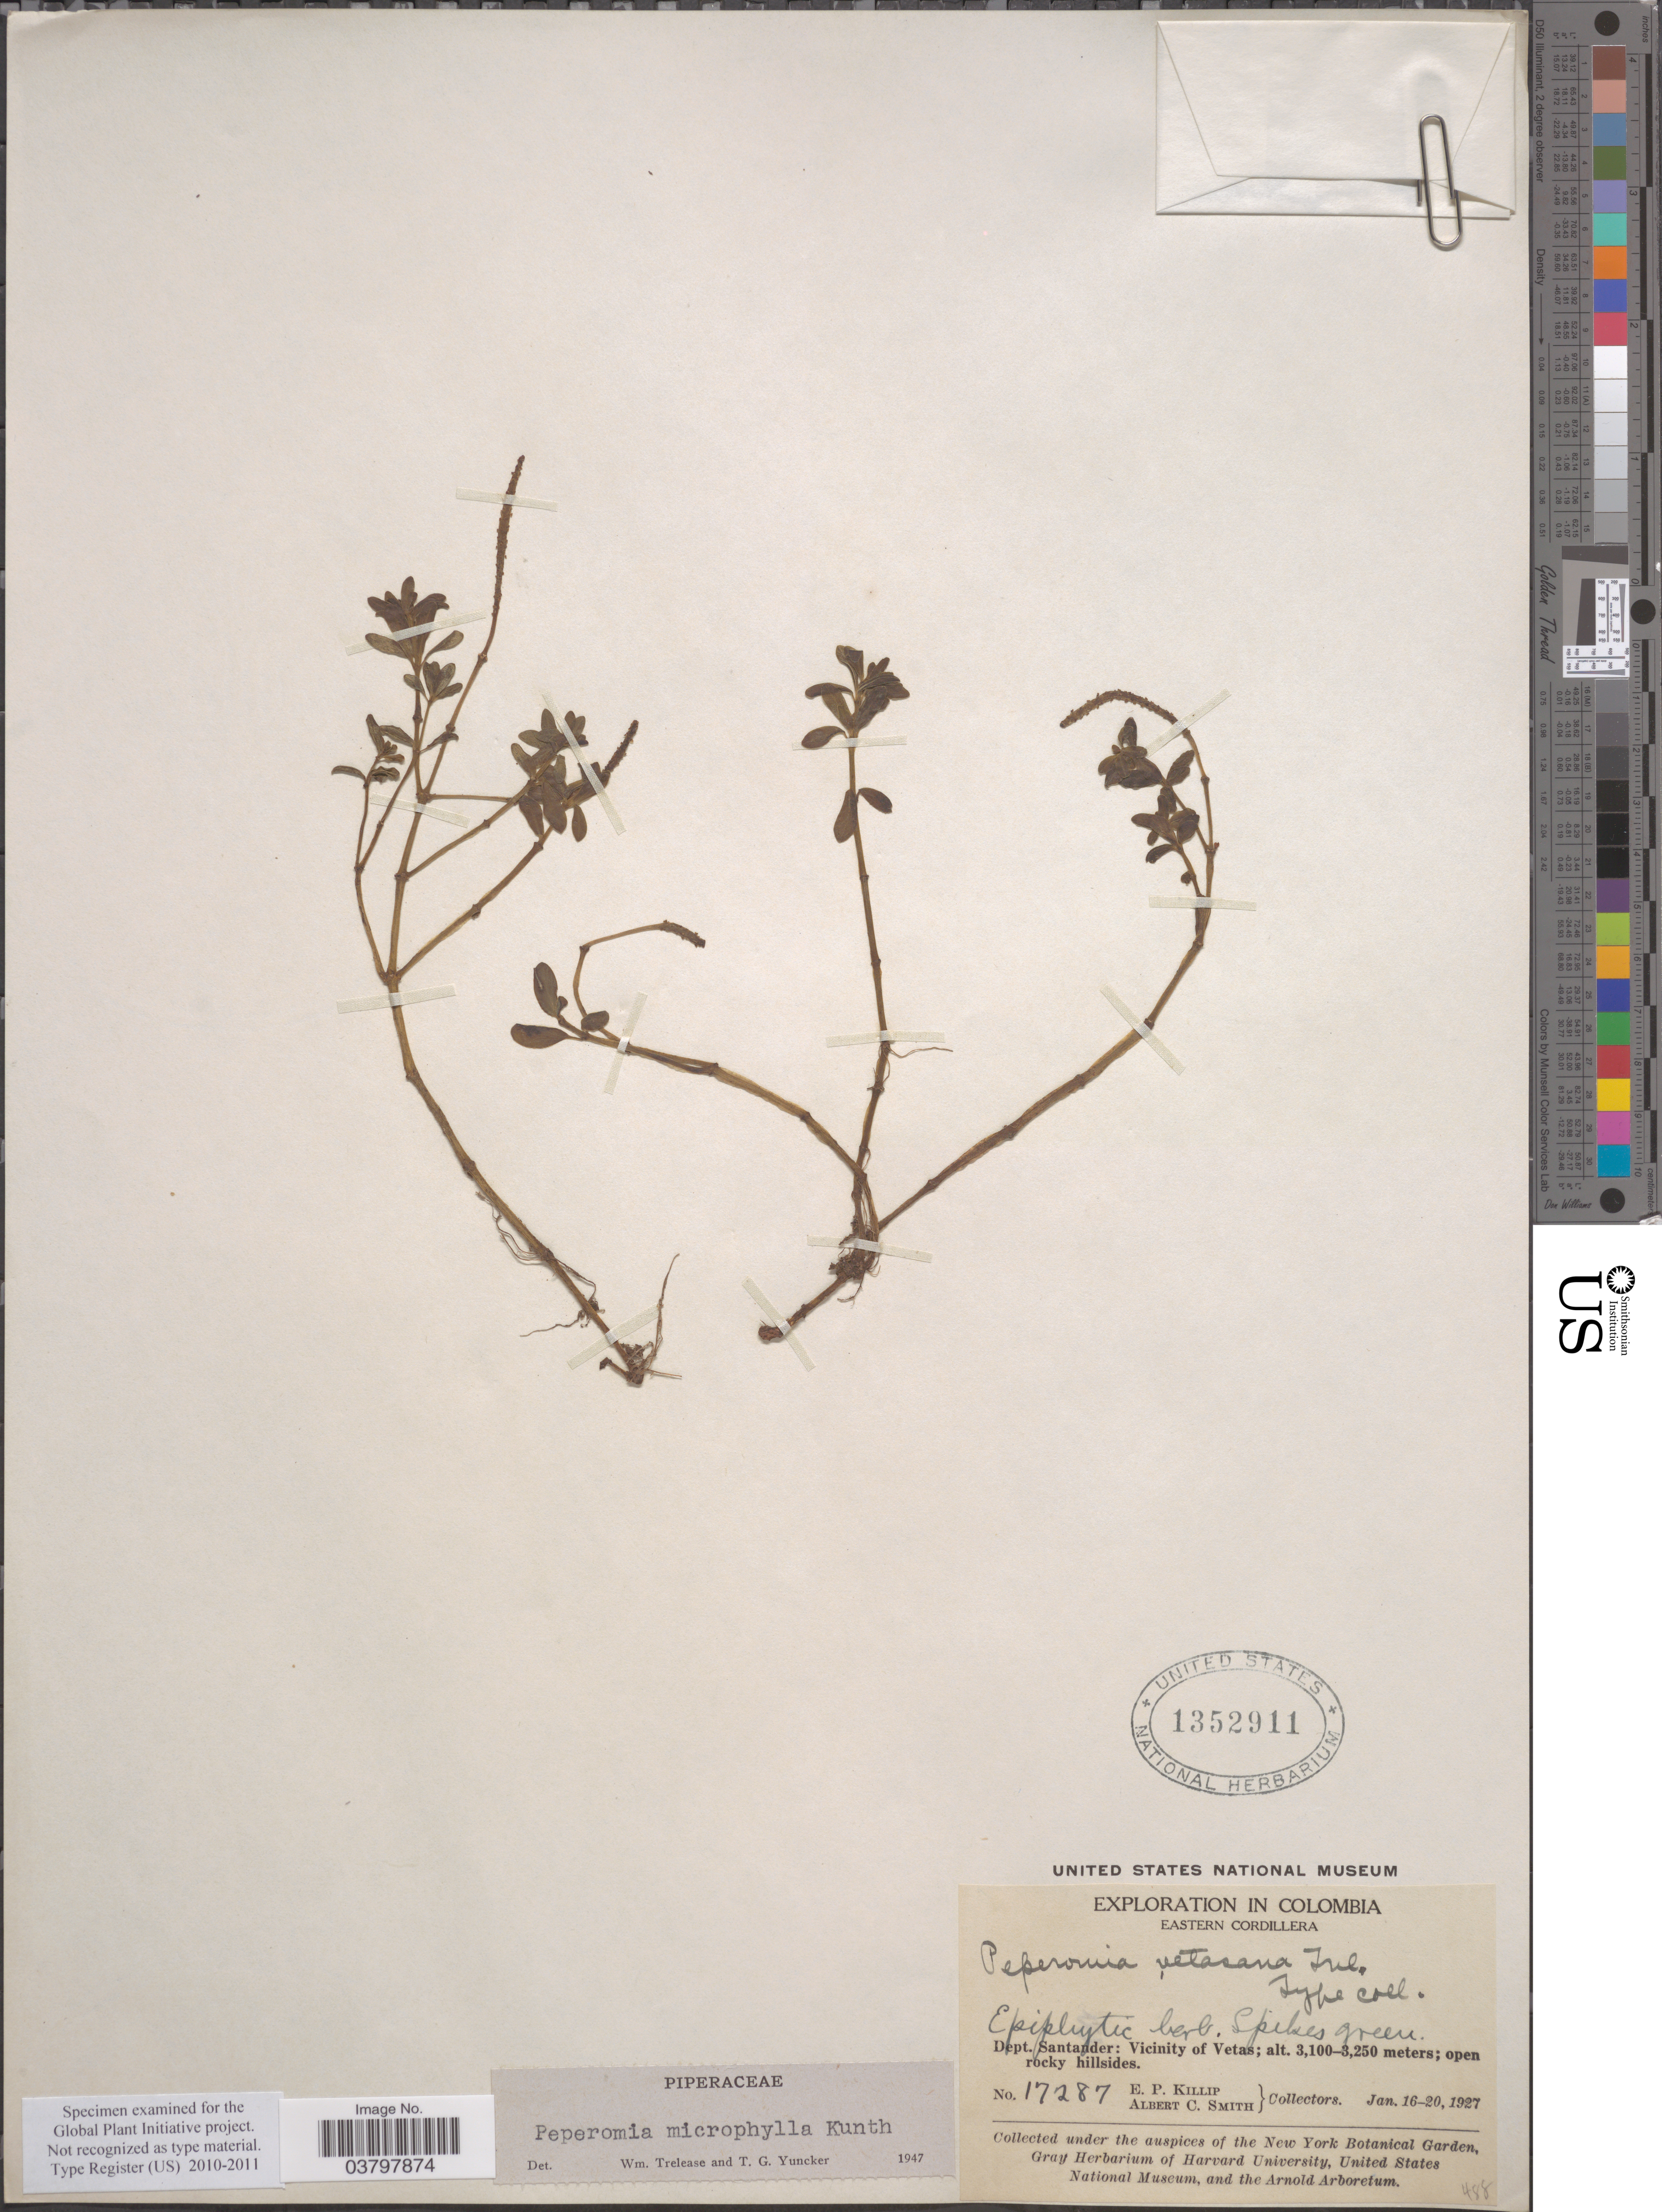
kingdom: Plantae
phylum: Tracheophyta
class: Magnoliopsida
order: Piperales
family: Piperaceae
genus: Peperomia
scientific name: Peperomia microphylla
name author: Kunth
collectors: E. P. Killip & A. C. Smith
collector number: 17287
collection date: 1927-01-16/1927-01-20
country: Colombia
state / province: Santander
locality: Eastern Cordillera. Dept. Santander: Vicinity of Vetas.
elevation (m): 3100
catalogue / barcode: US 1352911